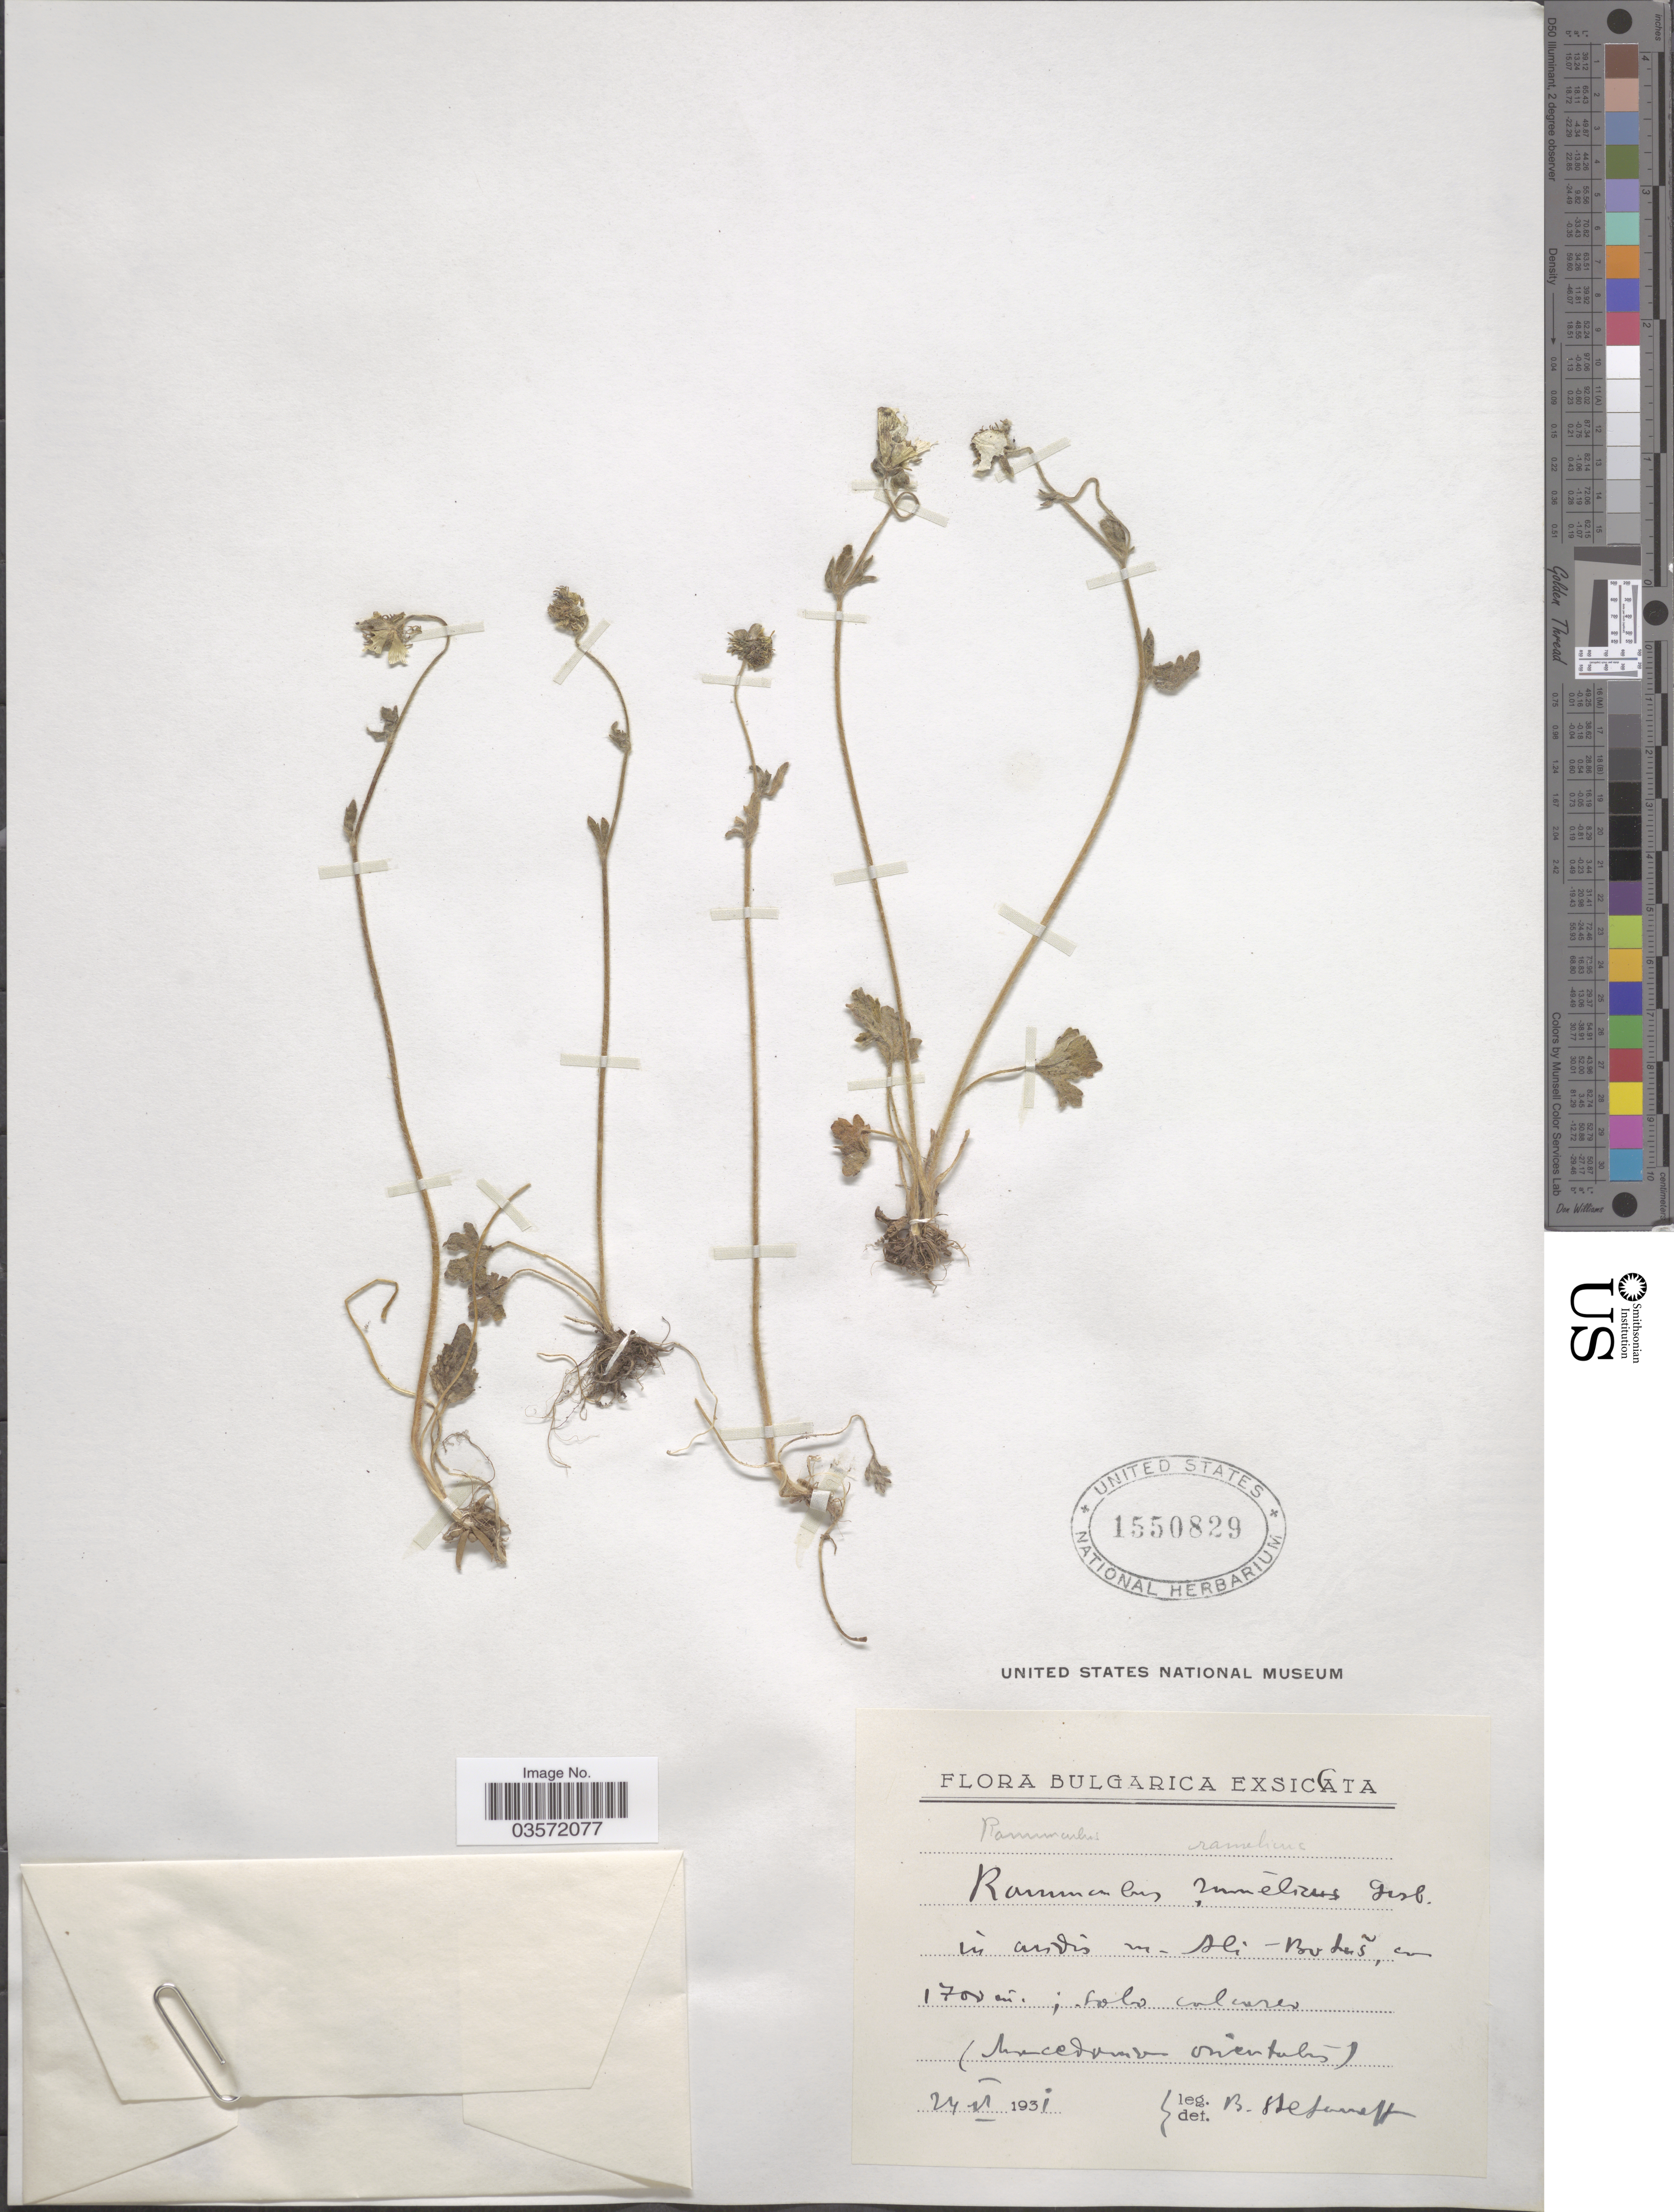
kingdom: Plantae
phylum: Tracheophyta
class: Magnoliopsida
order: Ranunculales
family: Ranunculaceae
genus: Ranunculus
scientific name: Ranunculus rumelicus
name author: Griseb.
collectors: B. Stefanoff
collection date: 1931-06-24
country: Bulgaria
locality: In aridis in Ali-Bodus. [interpreted](Macedonia orientalis).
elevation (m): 1700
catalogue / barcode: US 1550829